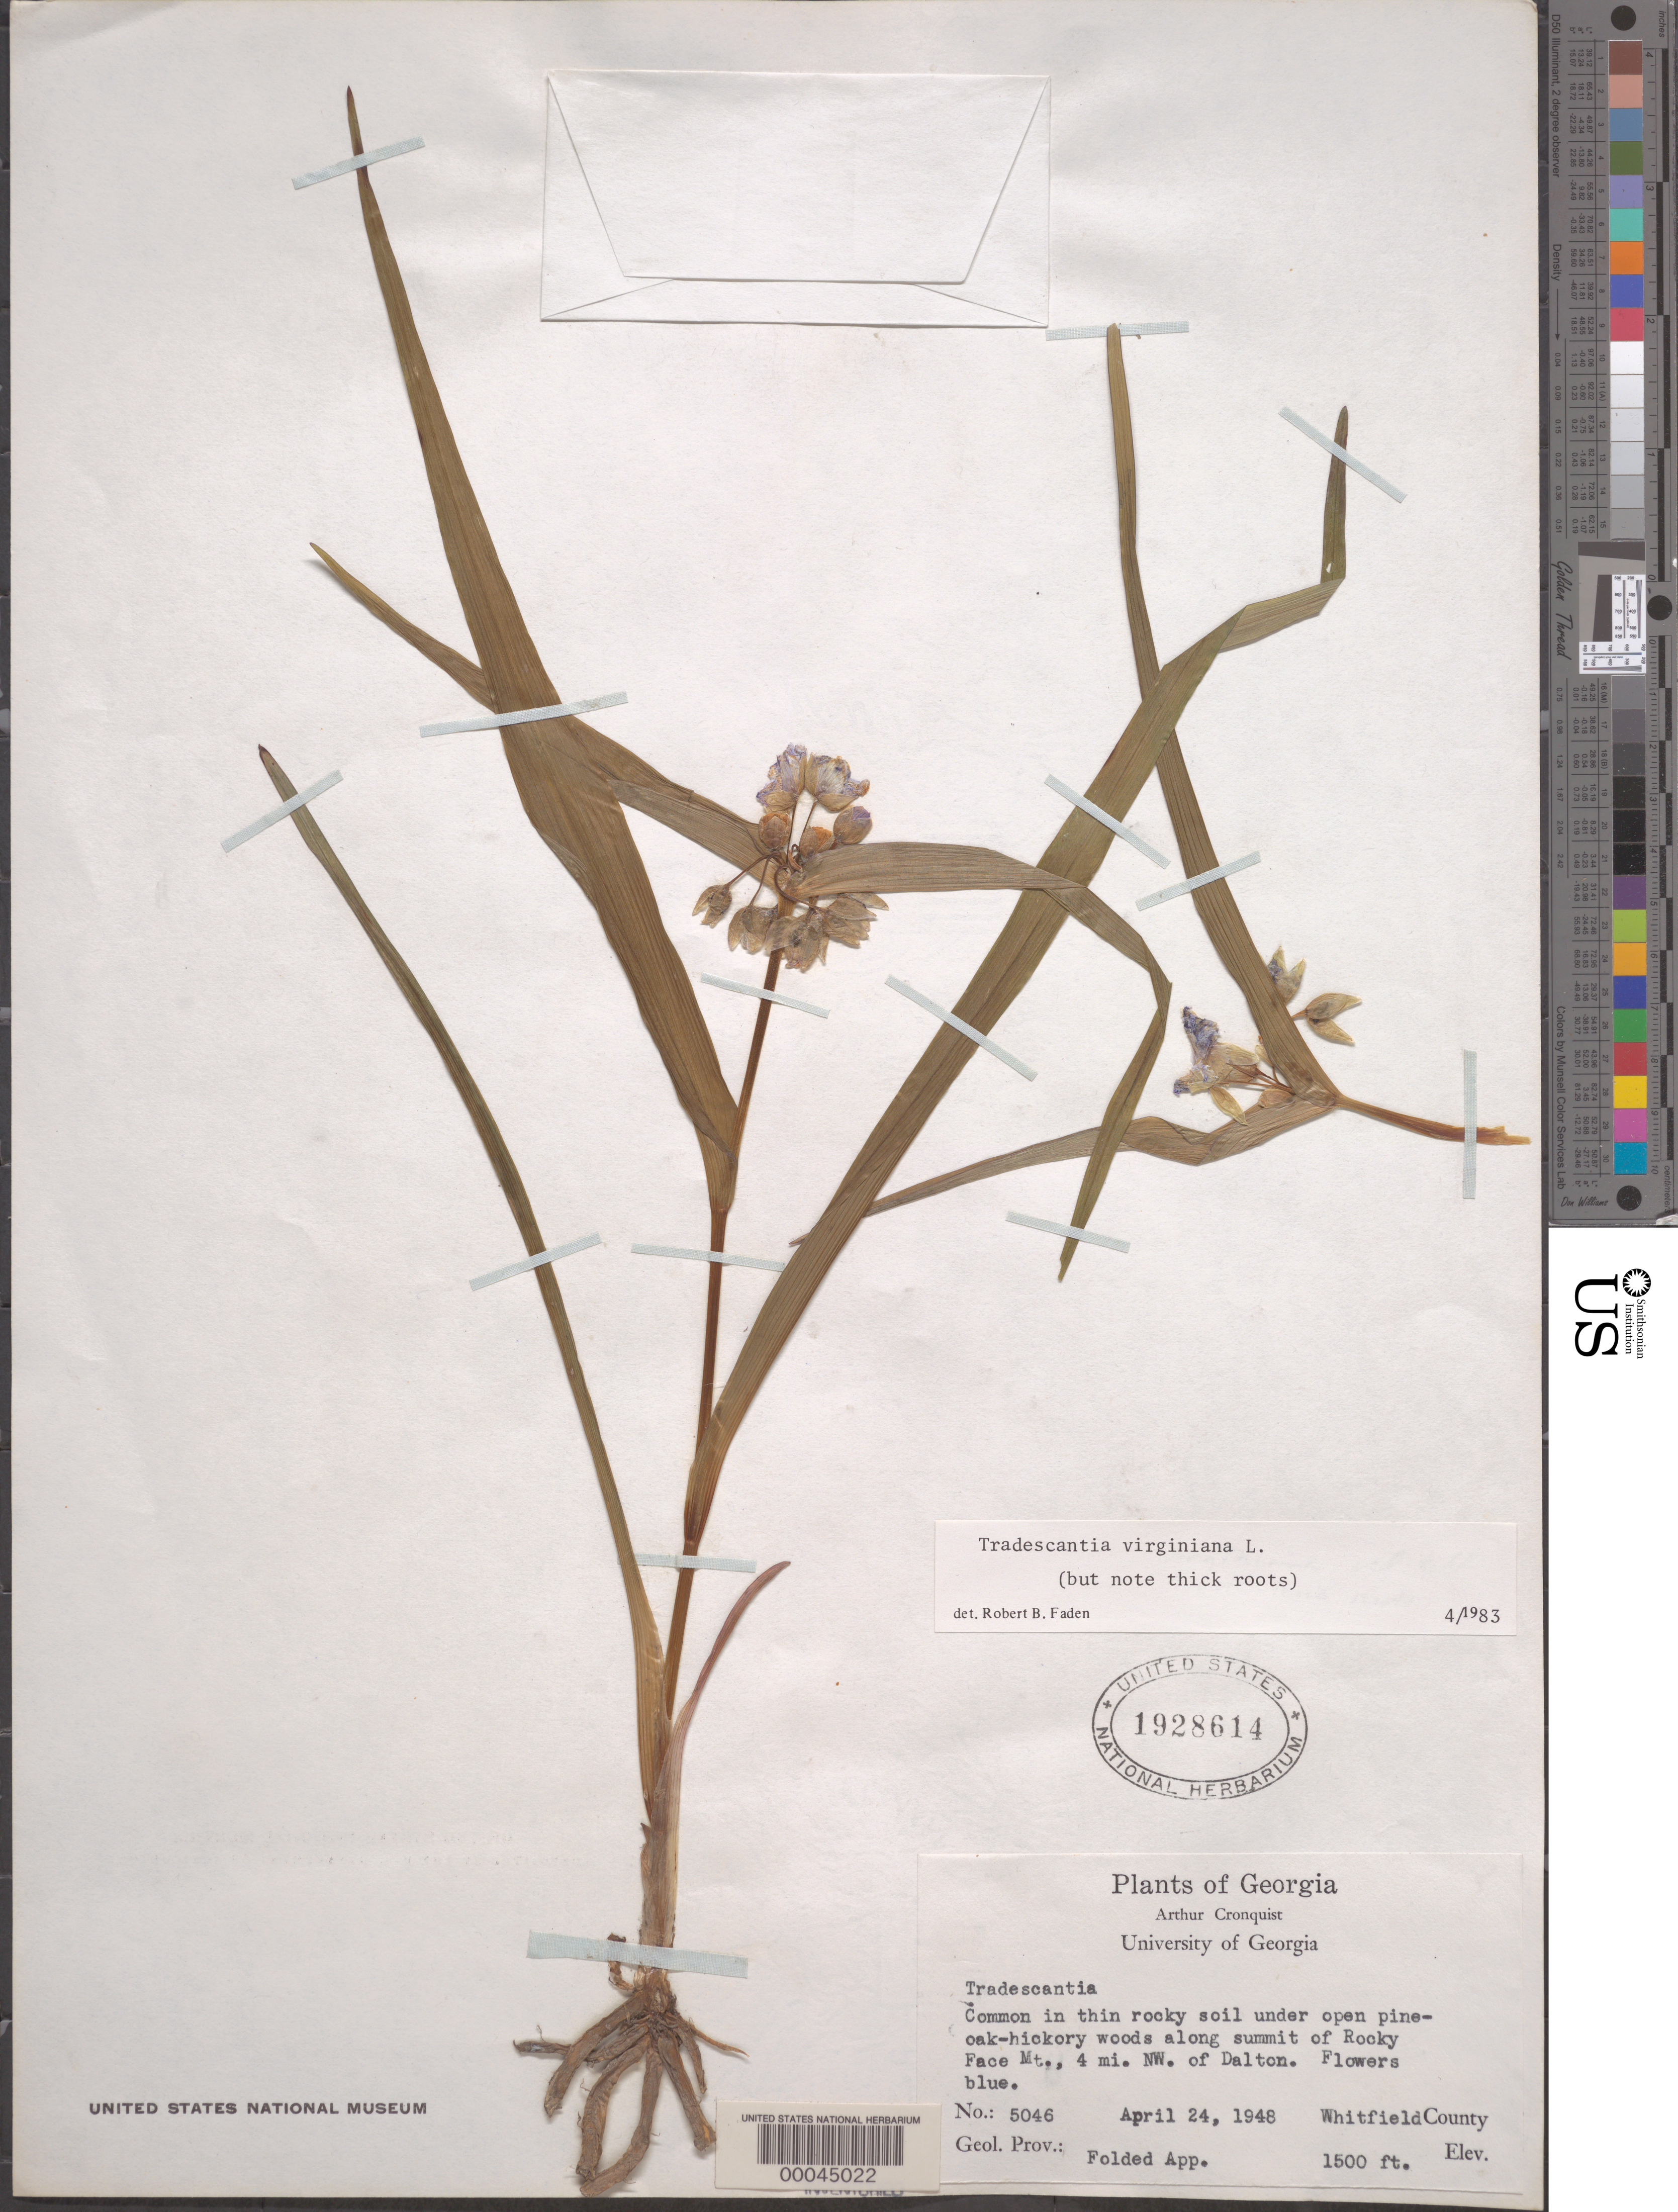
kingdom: Plantae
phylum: Tracheophyta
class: Liliopsida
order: Commelinales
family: Commelinaceae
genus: Tradescantia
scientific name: Tradescantia virginiana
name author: L.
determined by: Faden, Robert B., (US), Smithsonian Institution - National Museum of Natural History (UNITED STATES)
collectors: A. J. Cronquist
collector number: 5046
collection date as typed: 24 Apr 1948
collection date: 1948-04-24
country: United States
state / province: Georgia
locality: Rocky face mt., nw of dalton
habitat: Thin, rocky soil under pine-oak-hickory woods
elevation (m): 458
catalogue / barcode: US 1928614